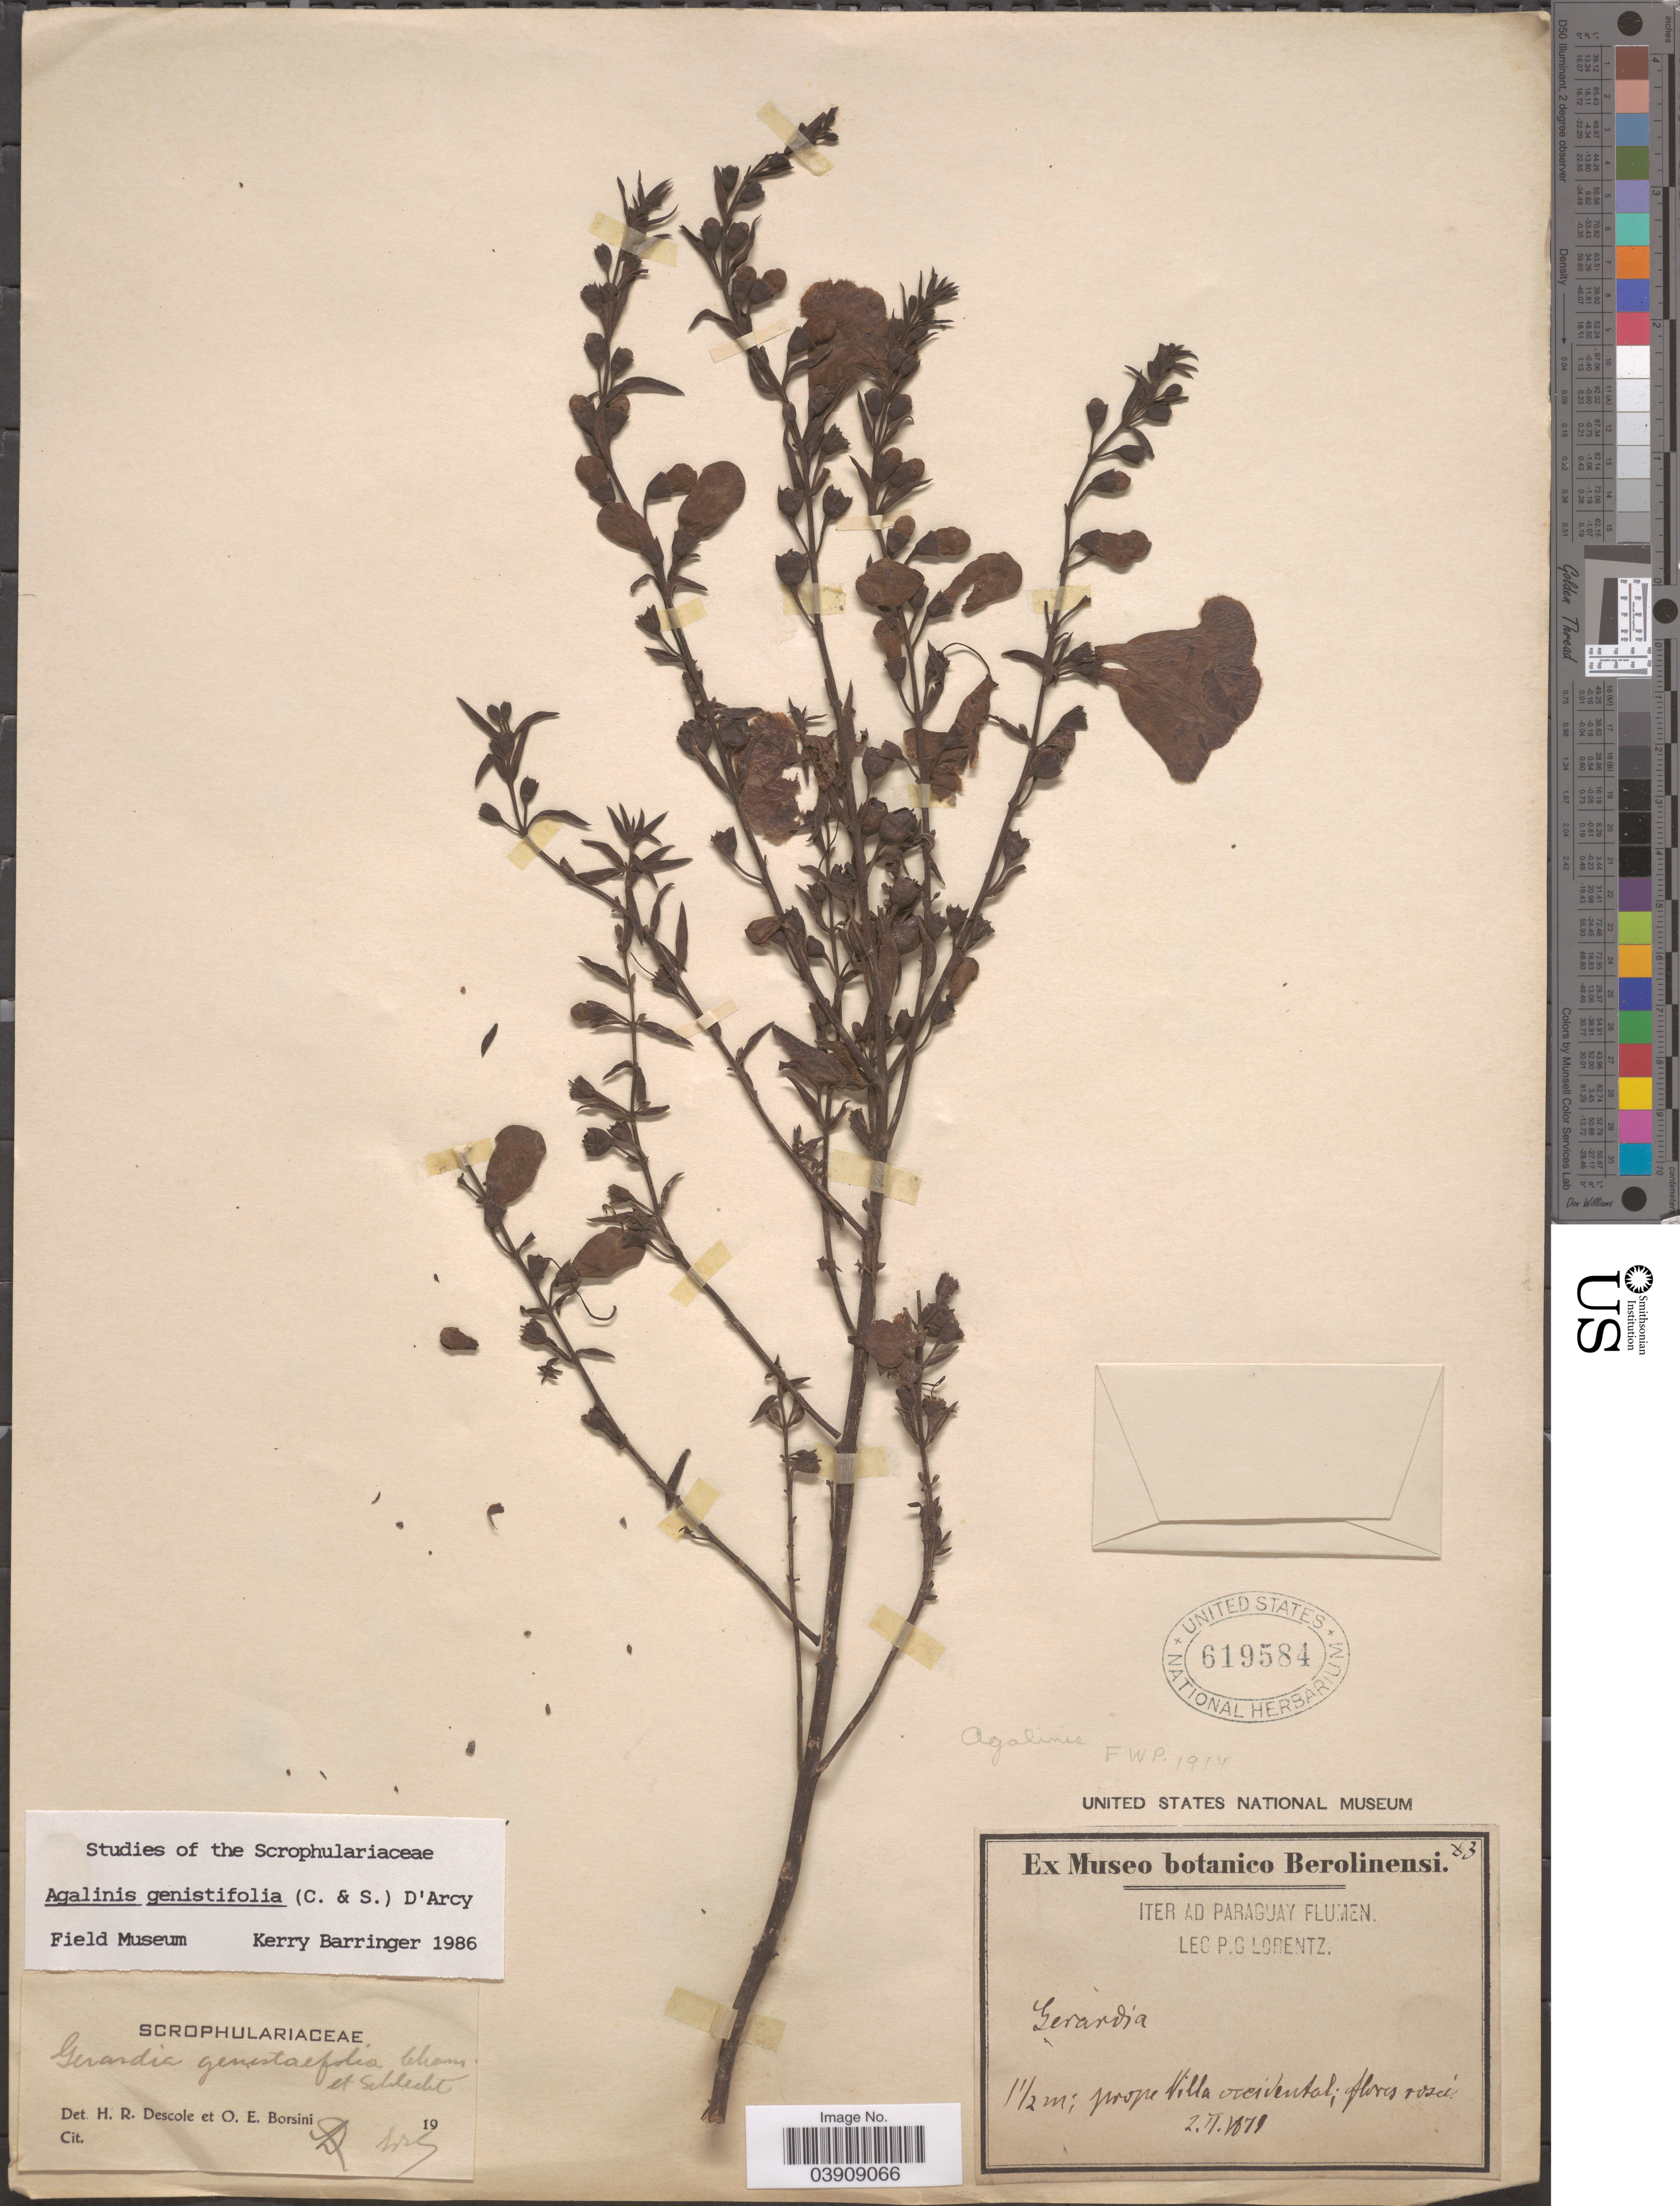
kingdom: Plantae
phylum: Tracheophyta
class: Magnoliopsida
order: Lamiales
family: Orobanchaceae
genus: Agalinis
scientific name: Agalinis genistifolia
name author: (Cham. & Schltdl.) D'Arcy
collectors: P. G. Lorentz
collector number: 83*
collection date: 1879-02-02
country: Paraguay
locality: Prope Villa occidental.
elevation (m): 1.5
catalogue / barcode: US 619584